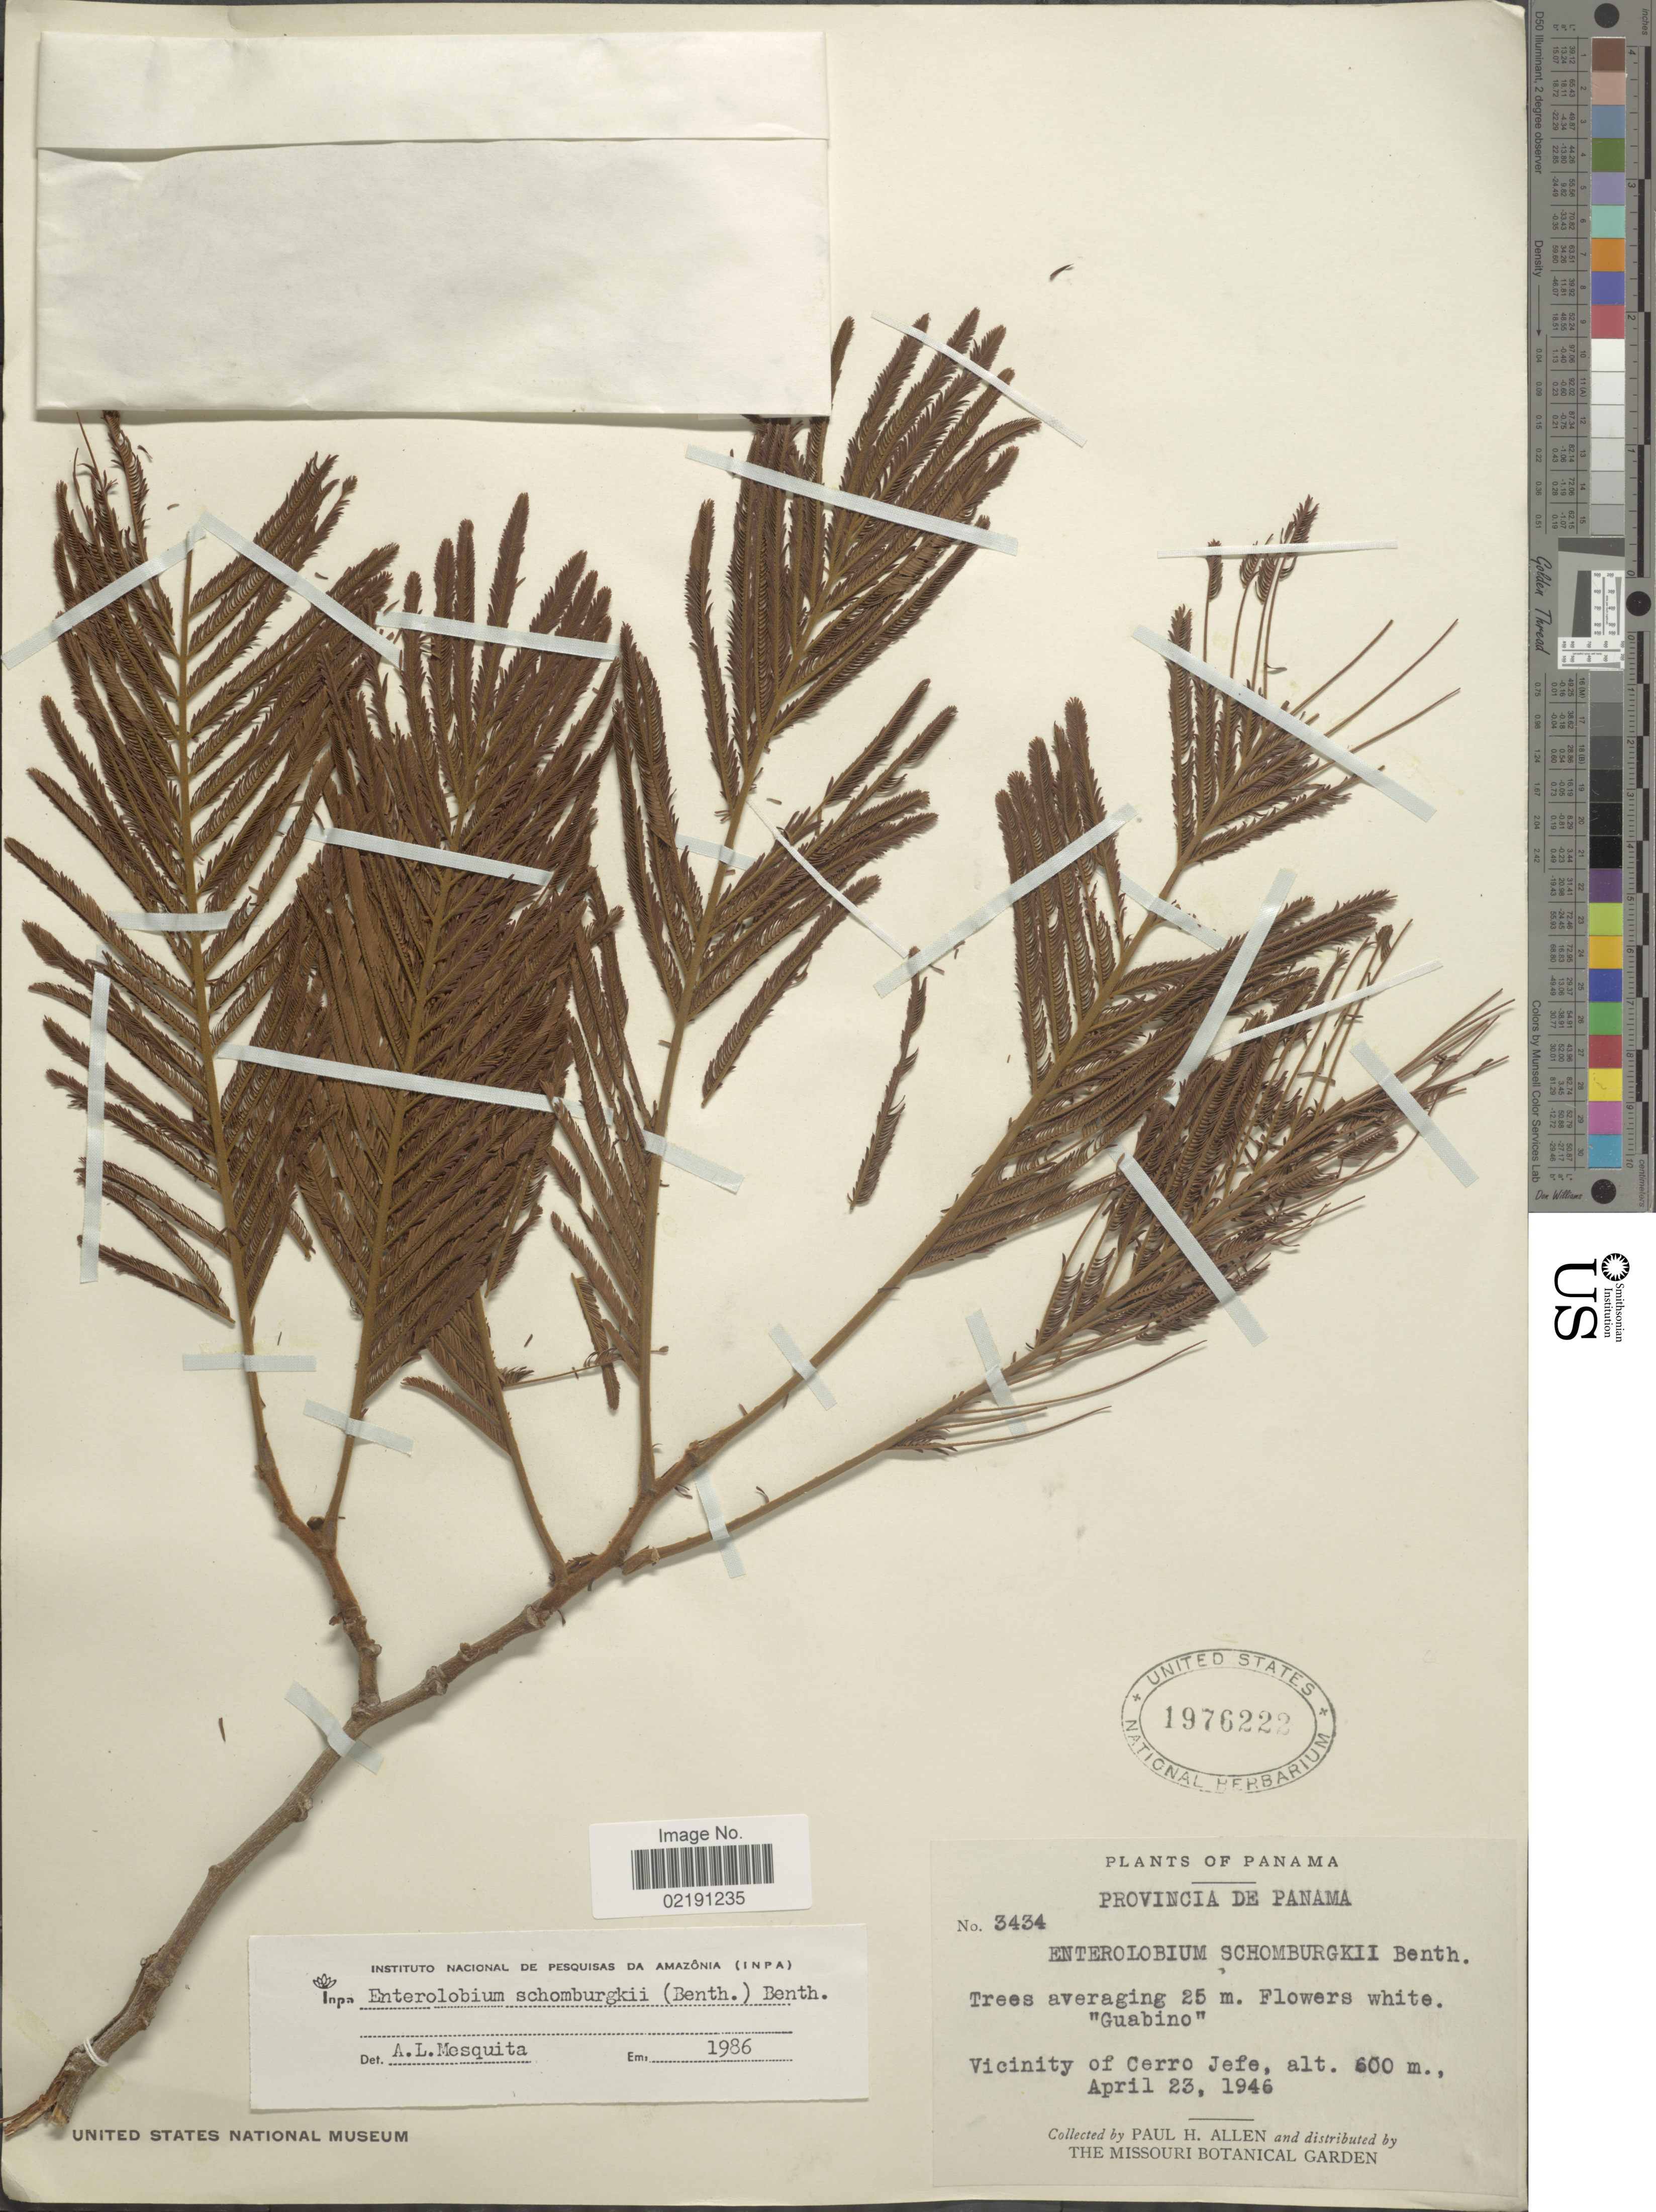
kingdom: Plantae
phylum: Tracheophyta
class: Magnoliopsida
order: Fabales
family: Fabaceae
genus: Robrichia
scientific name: Robrichia schomburgkii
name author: (Benth.) A.R.M. Luz & E.R. Souza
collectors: P. H. Allen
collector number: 3434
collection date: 1946-04-23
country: Panama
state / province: Panamá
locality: Provincia de Panama. Vicinity of Cerro Jefe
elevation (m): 600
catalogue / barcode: US 1976222